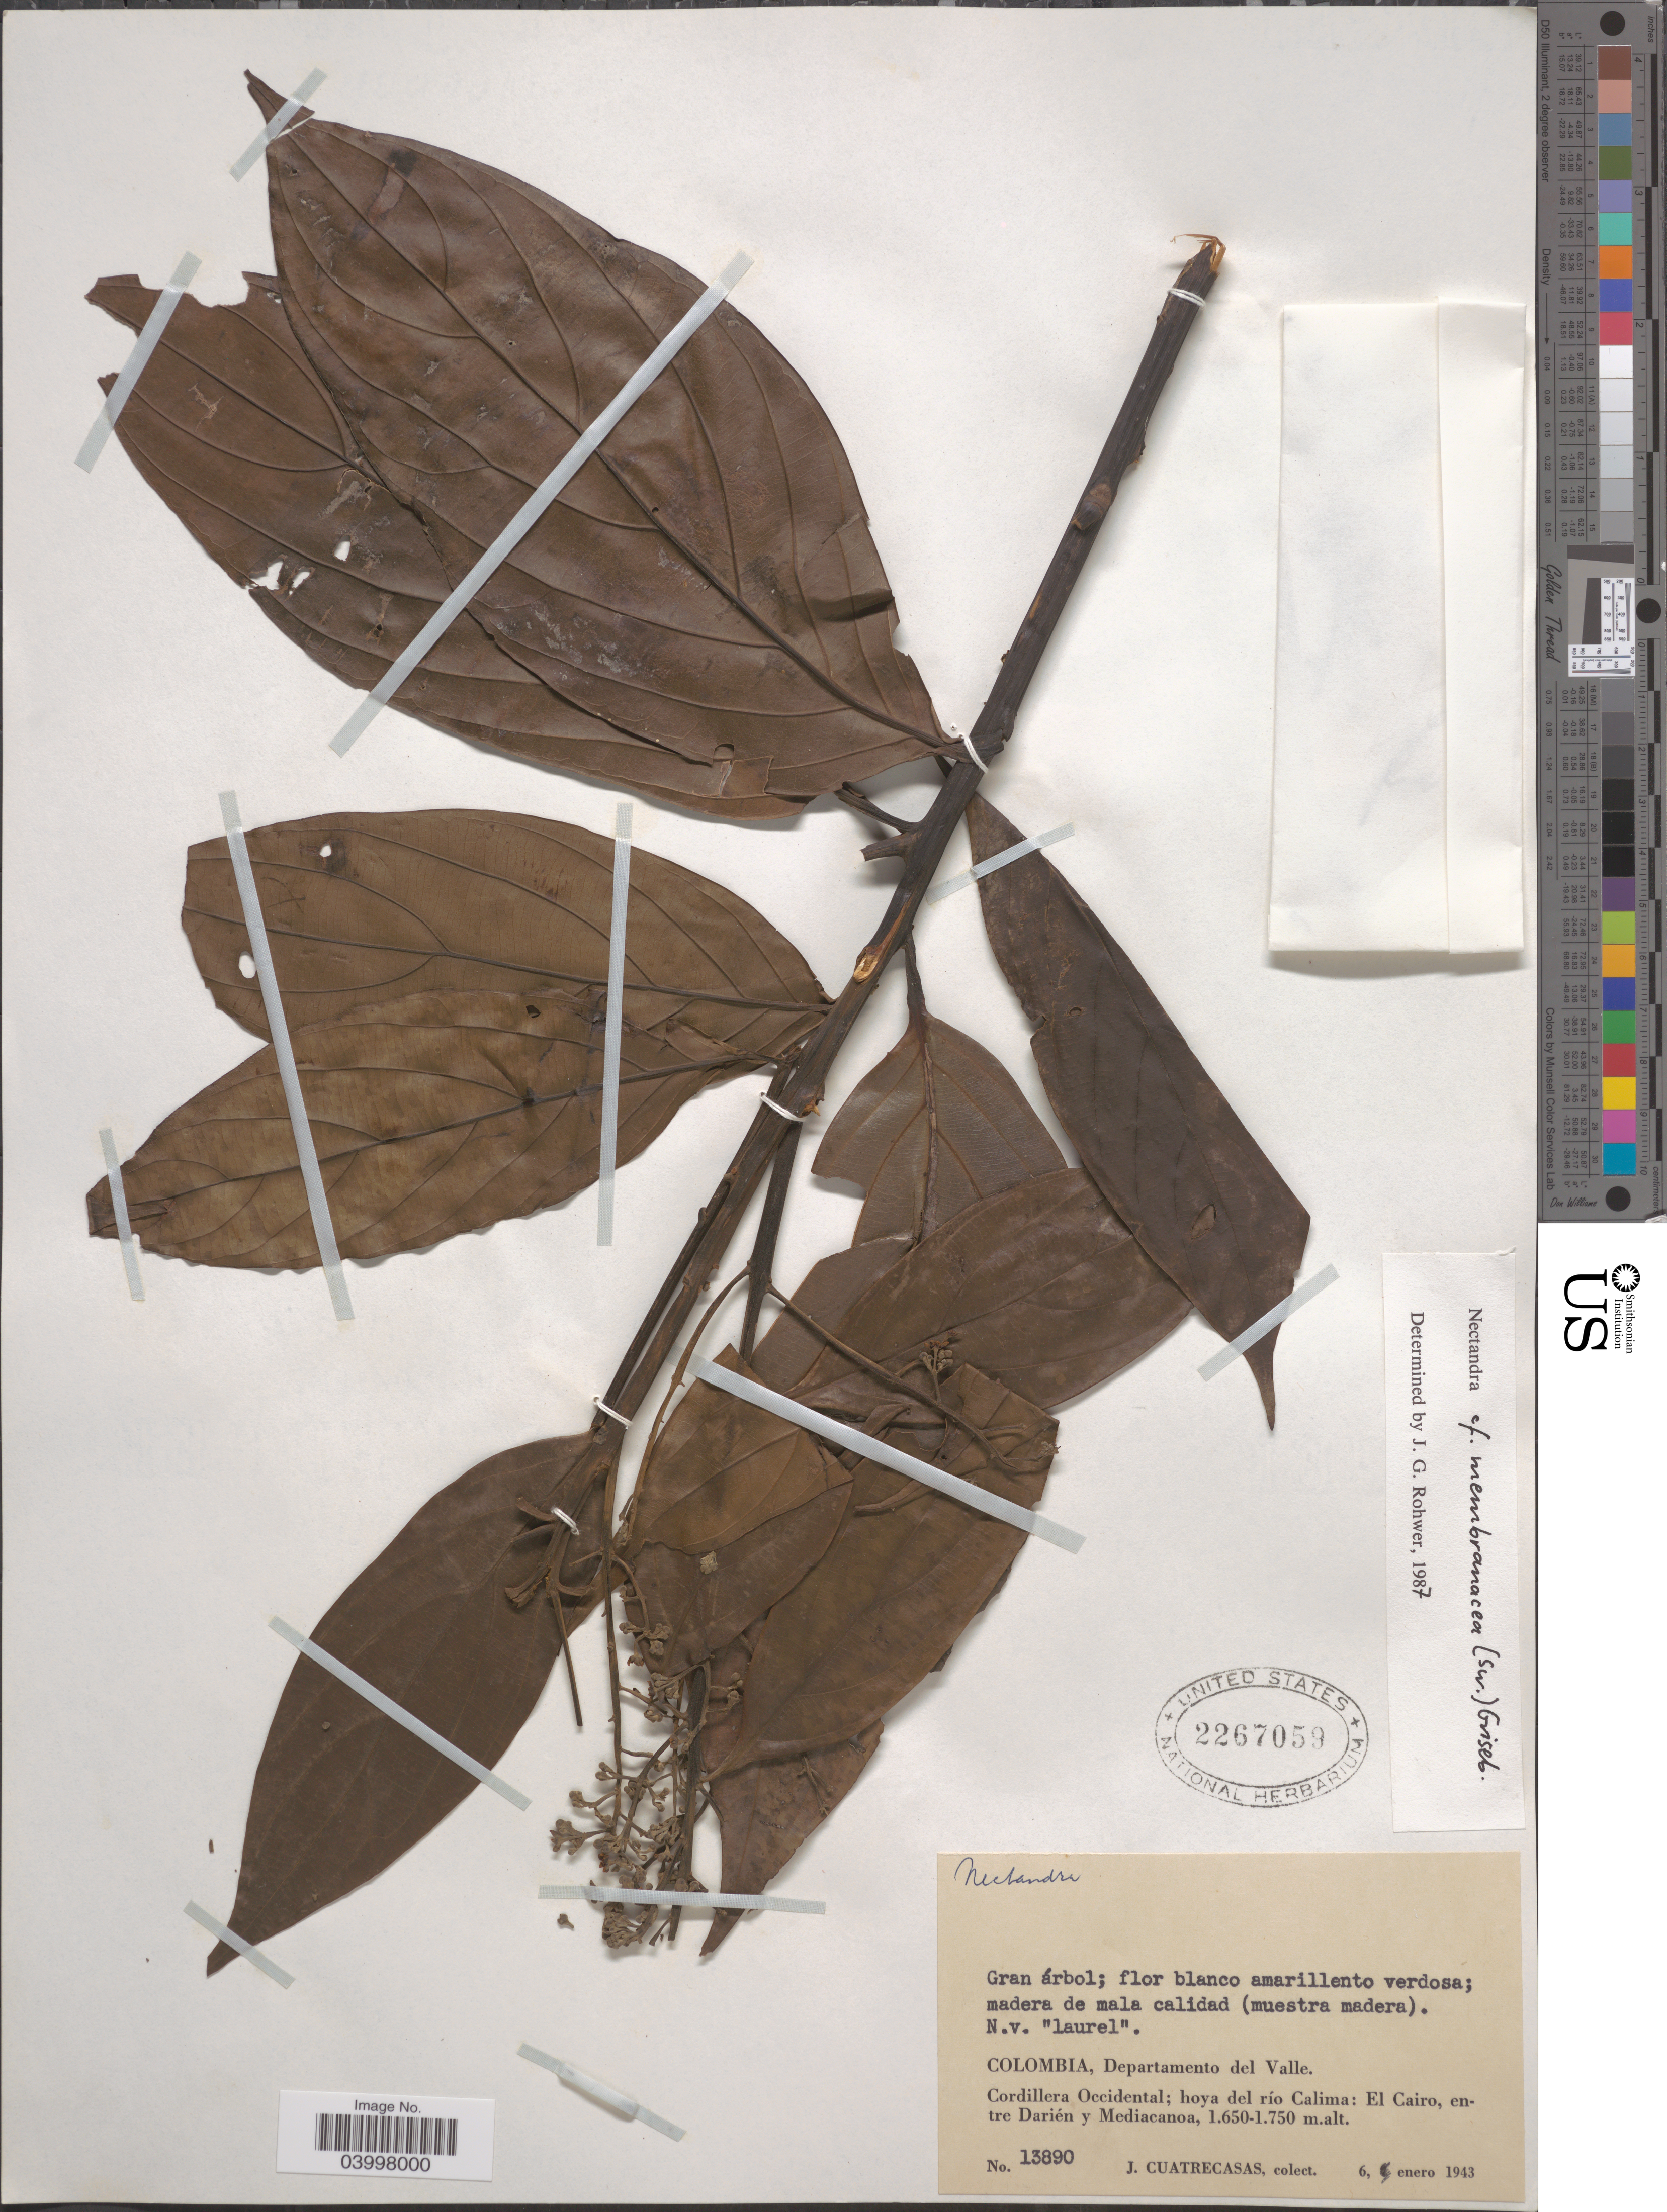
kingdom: Plantae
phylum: Tracheophyta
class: Magnoliopsida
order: Laurales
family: Lauraceae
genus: Nectandra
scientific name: Nectandra membranacea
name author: (Sw.) Griseb.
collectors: J. Cuatrecasas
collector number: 13890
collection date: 1943-01-06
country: Colombia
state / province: Valle del Cauca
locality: Departamento del Valle. Cordillera Occidental; hoya del río Calima: El Cairo, entre Darién y Mediacanoa.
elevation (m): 1650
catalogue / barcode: US 2267059